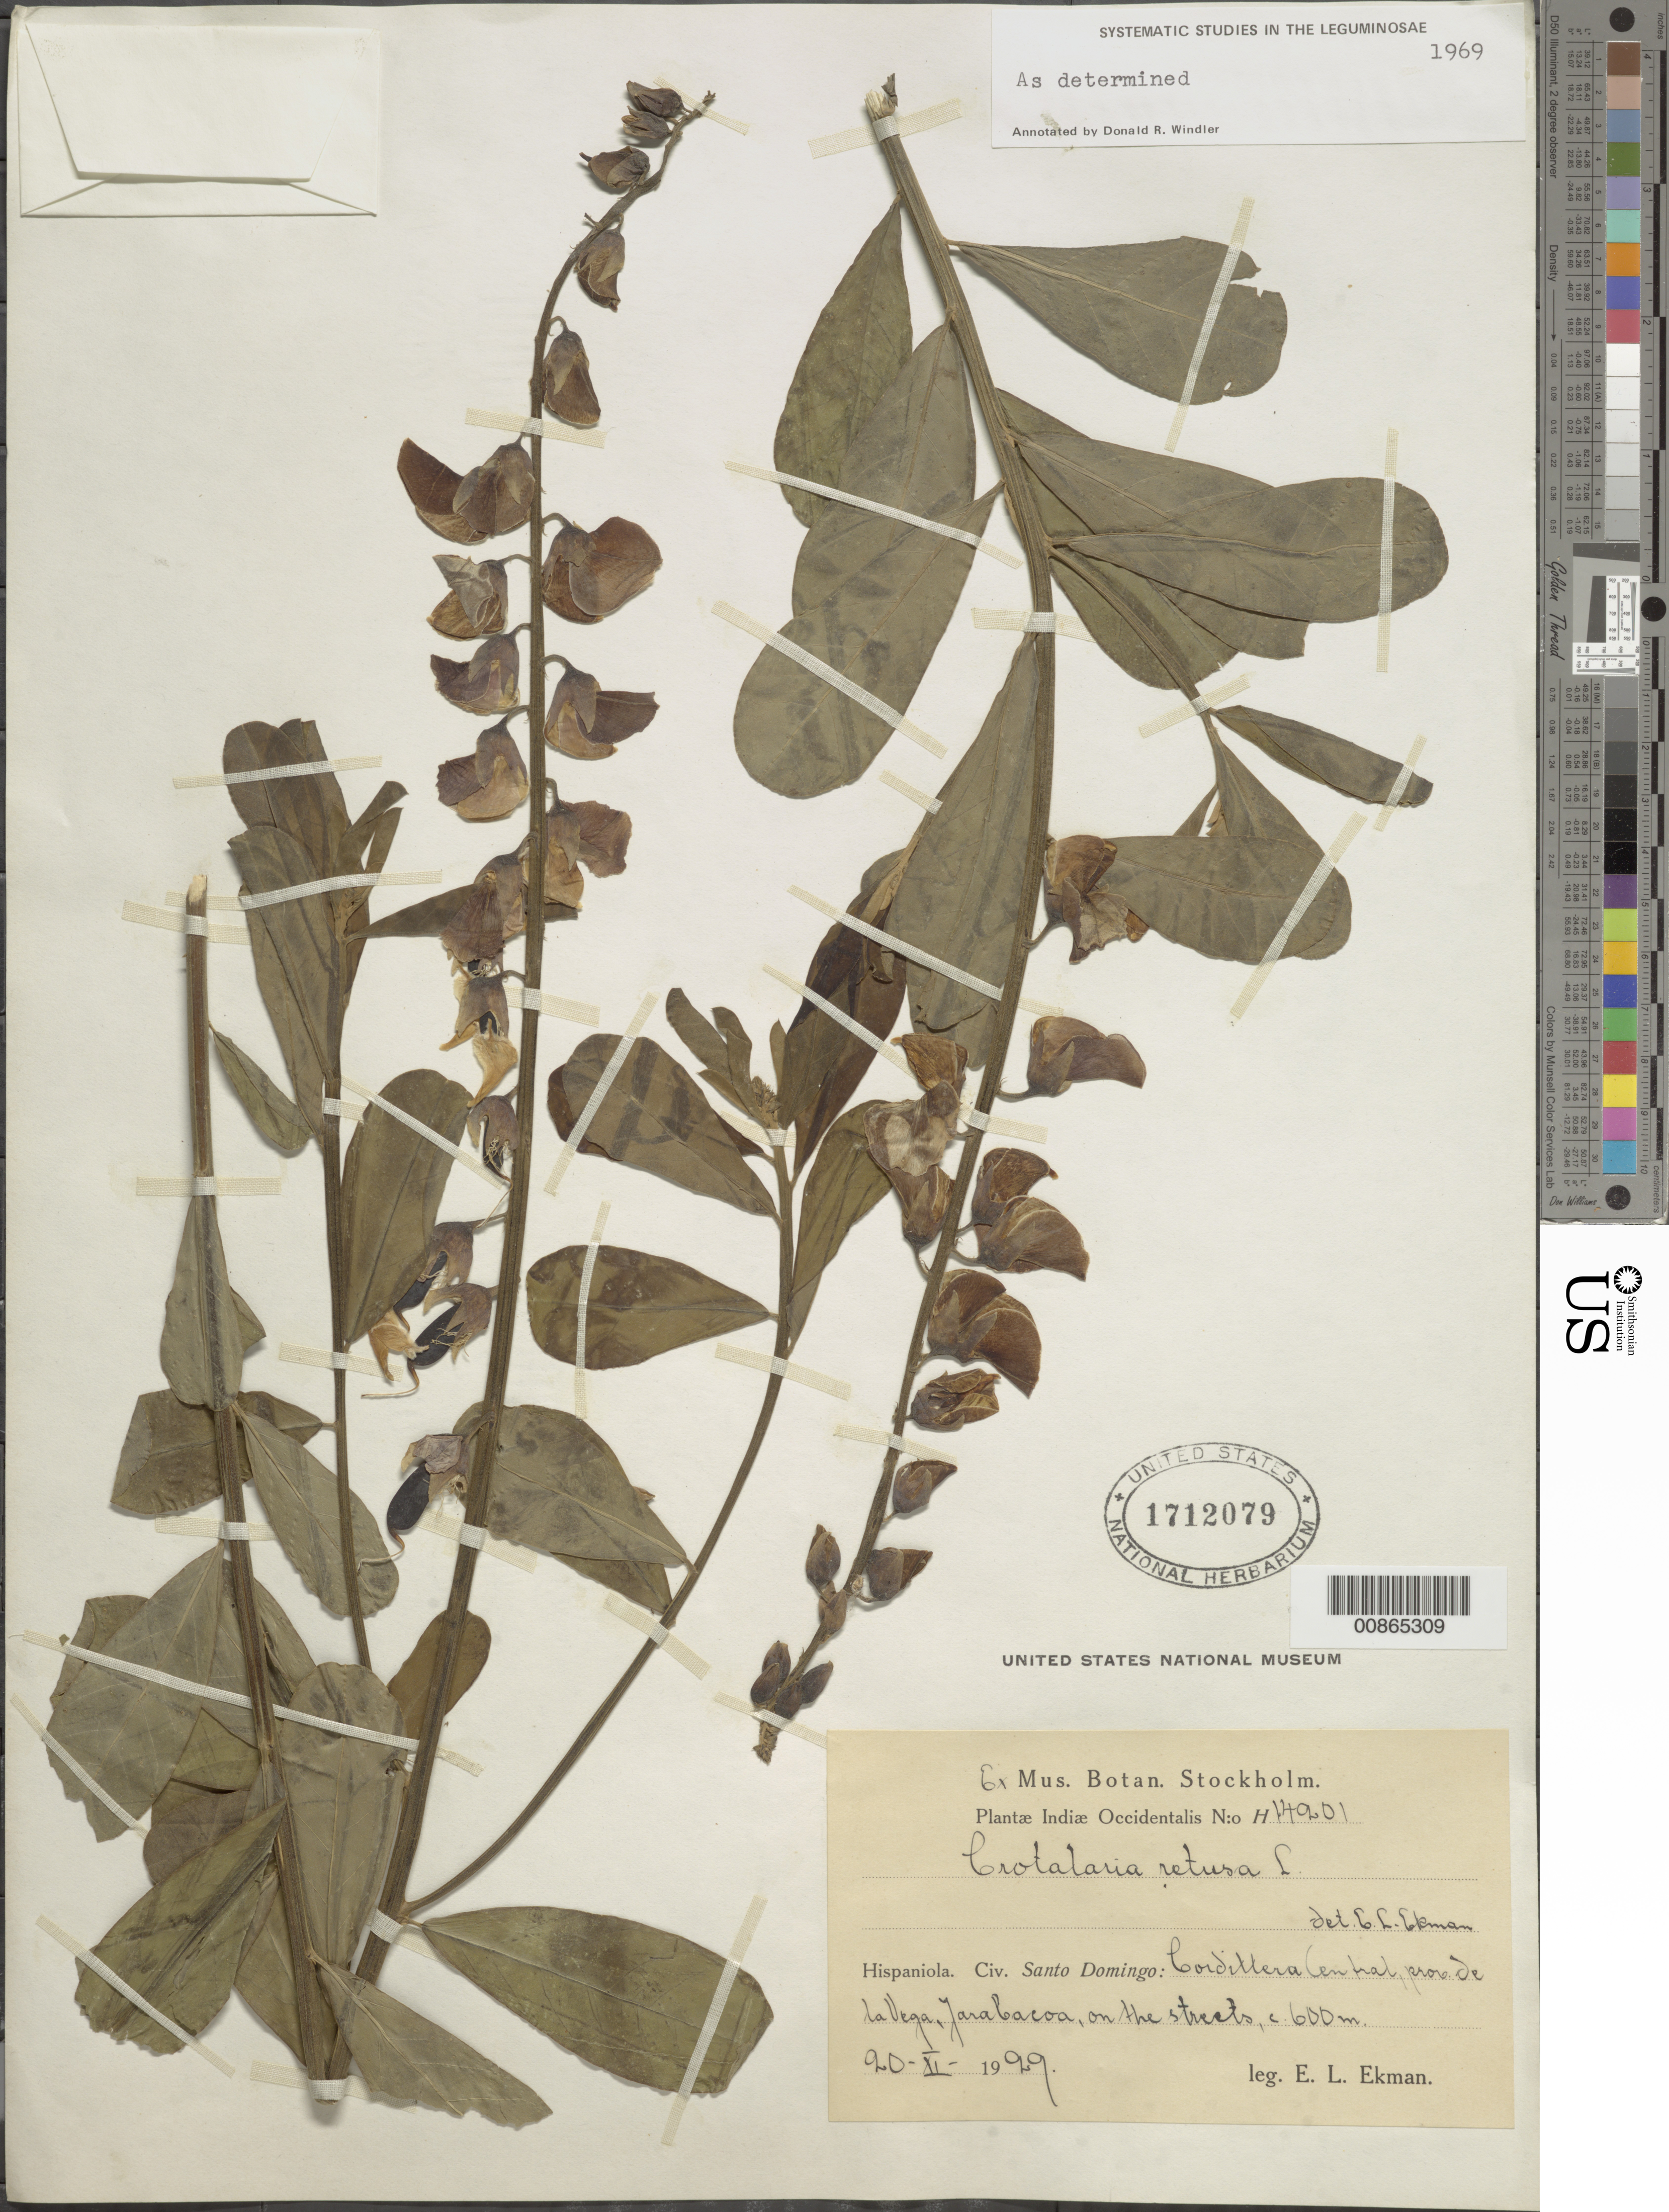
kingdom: Plantae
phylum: Tracheophyta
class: Magnoliopsida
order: Fabales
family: Fabaceae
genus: Crotalaria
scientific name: Crotalaria retusa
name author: L.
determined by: Windler, D. R.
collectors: E. L. Ekman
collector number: H 14201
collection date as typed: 20 Nov 1929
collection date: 1929-11-20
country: Dominican Republic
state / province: La Vega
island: Hispaniola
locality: Cordillera Central, Jarabacoa.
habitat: On the streets.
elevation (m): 600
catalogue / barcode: US 1712079